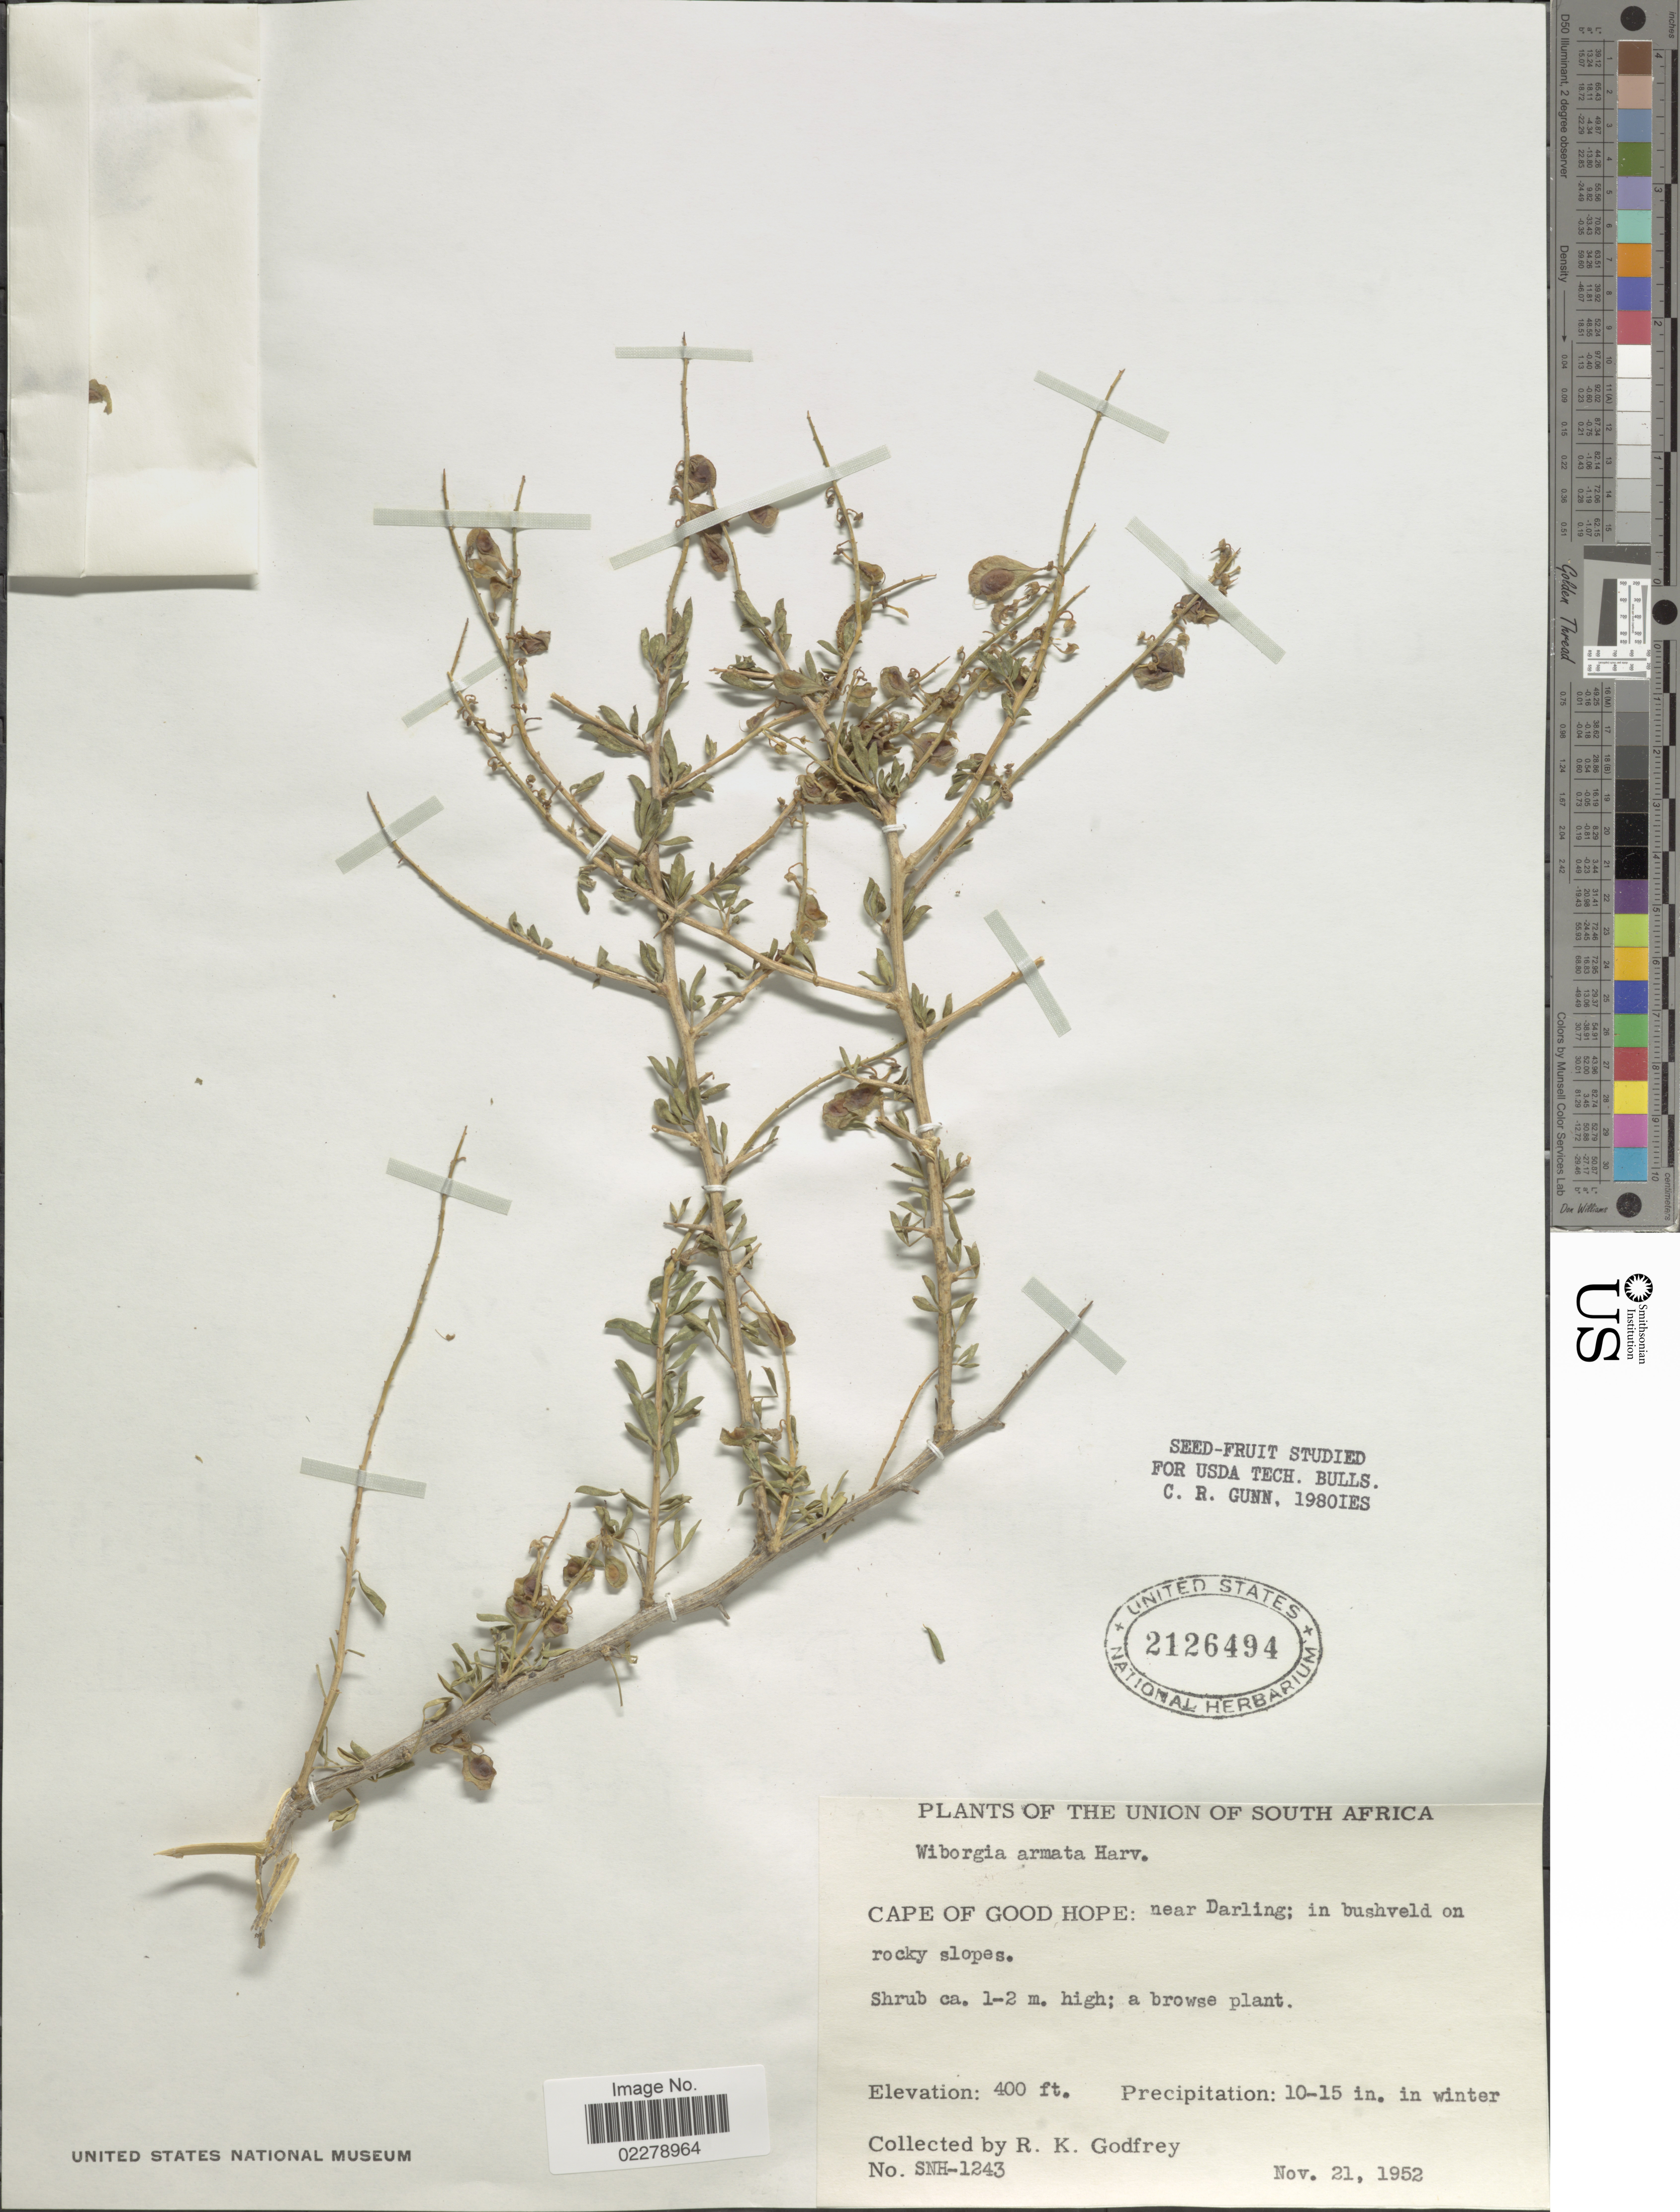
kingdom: Plantae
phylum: Tracheophyta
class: Magnoliopsida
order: Fabales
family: Fabaceae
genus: Wiborgia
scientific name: Wiborgia mucronata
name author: (L. f.) Druce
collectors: R. K. Godfrey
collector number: SNH1243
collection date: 1952-11-21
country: South Africa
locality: Union of South Africa. Cape of Good Hope: near Darling; in bushveld on rocky slopes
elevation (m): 122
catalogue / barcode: US 2126494